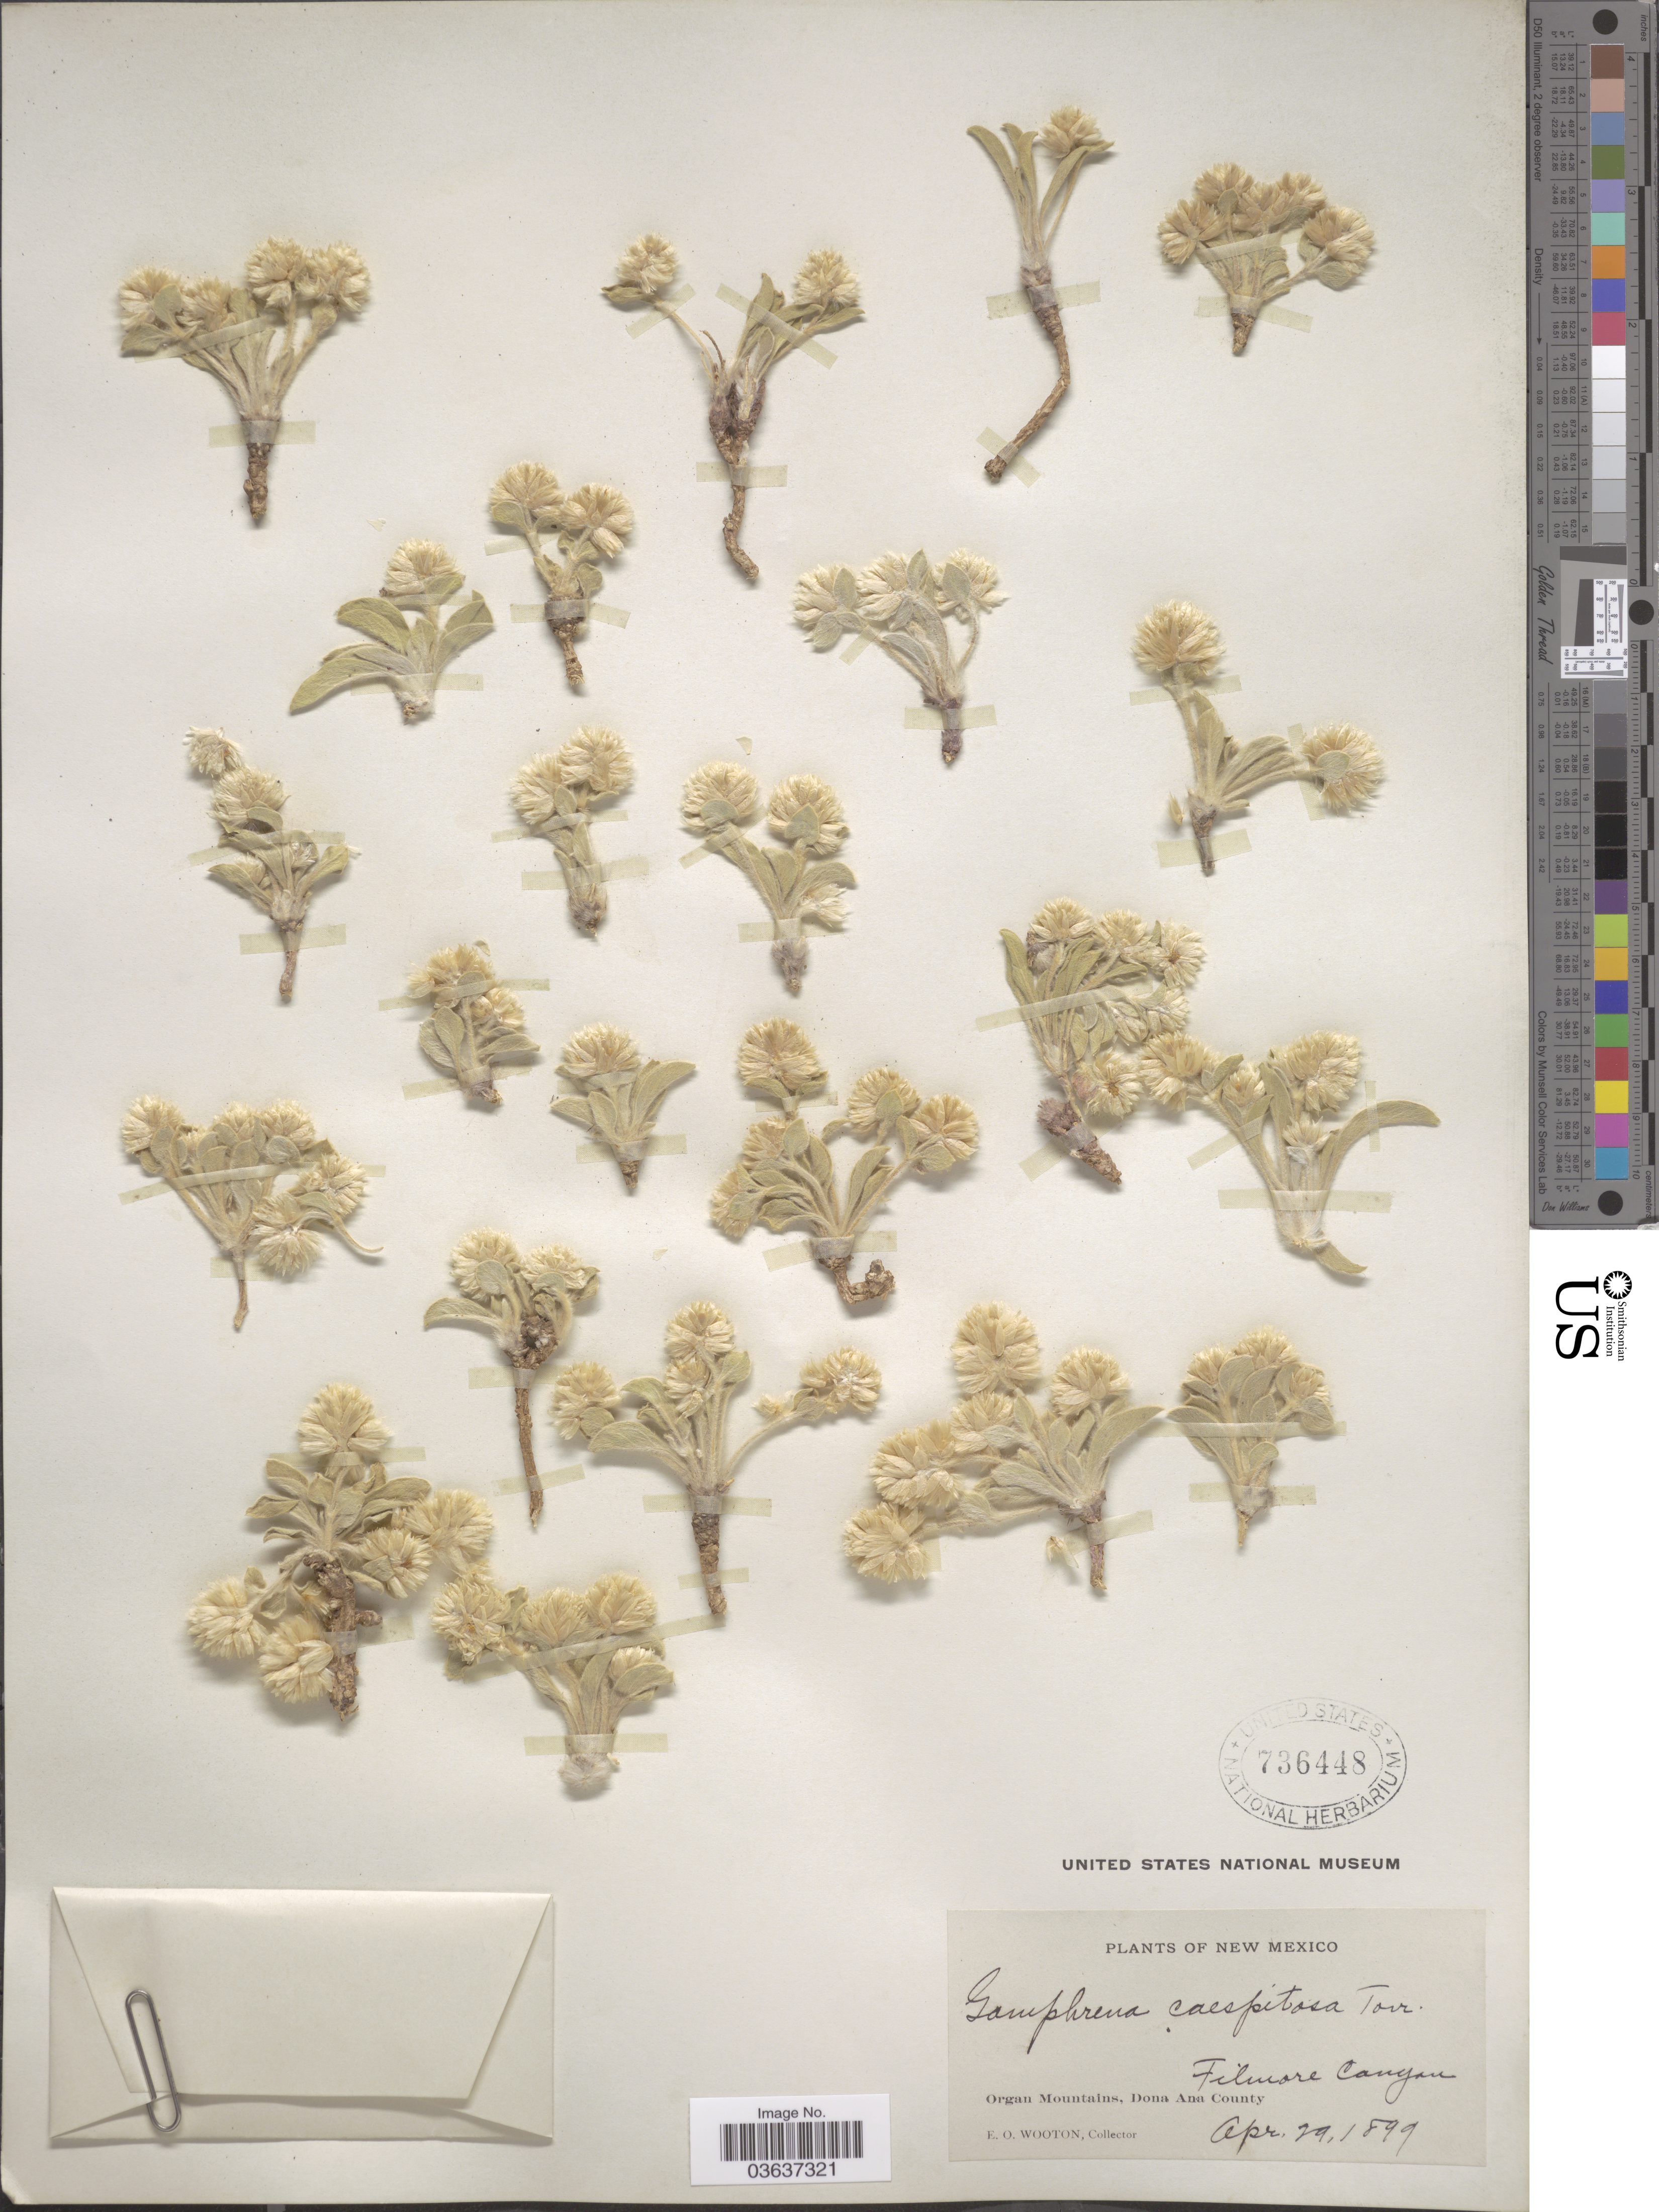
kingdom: Plantae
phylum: Tracheophyta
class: Magnoliopsida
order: Caryophyllales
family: Amaranthaceae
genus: Gomphrena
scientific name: Gomphrena caespitosa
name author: Torr. in Emory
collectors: E. O. Wooton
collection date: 1899-04-29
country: United States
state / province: New Mexico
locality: Organ Mountains, Dona Ana County. Filmore Canyon.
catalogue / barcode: US 736448